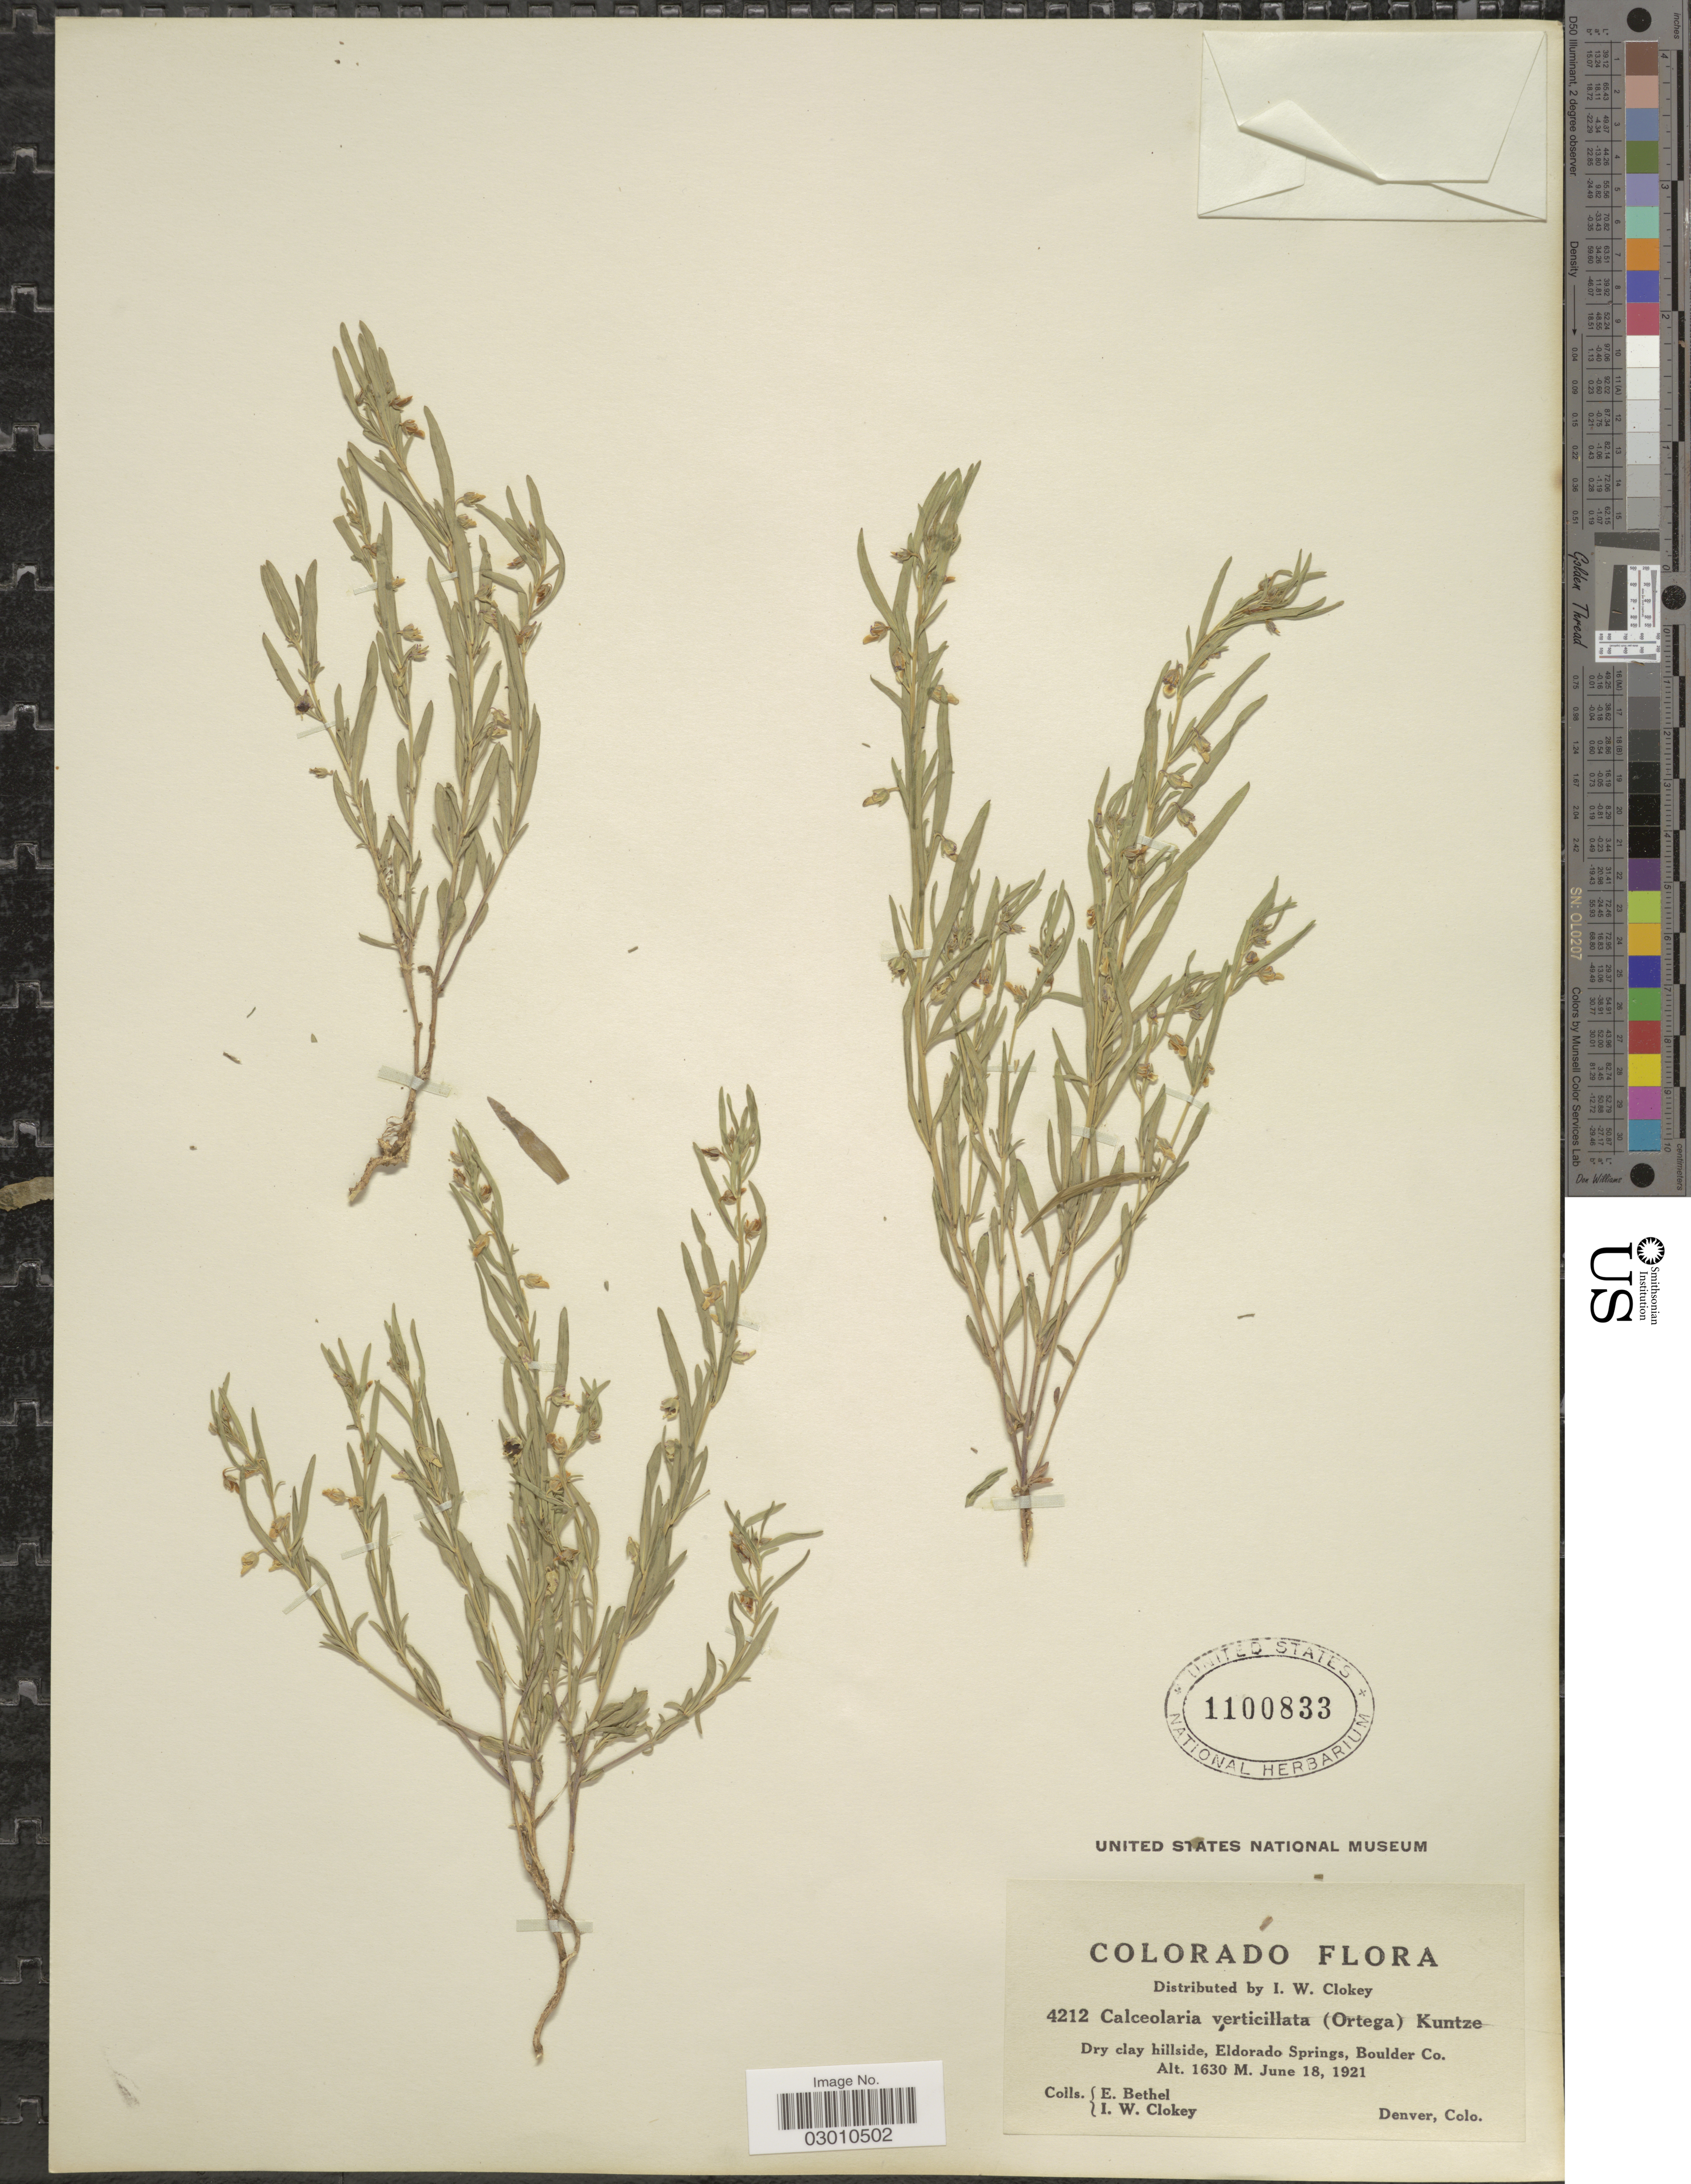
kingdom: Plantae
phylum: Tracheophyta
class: Magnoliopsida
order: Malpighiales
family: Violaceae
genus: Pombalia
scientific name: Pombalia verticillata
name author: (Ortega) Paula-Souza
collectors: E. Bethel & I. W. Clokey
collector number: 4212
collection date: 1921-06-18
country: United States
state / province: Colorado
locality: Eldorado Springs, Boulder Co.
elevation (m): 1630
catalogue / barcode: US 1100833